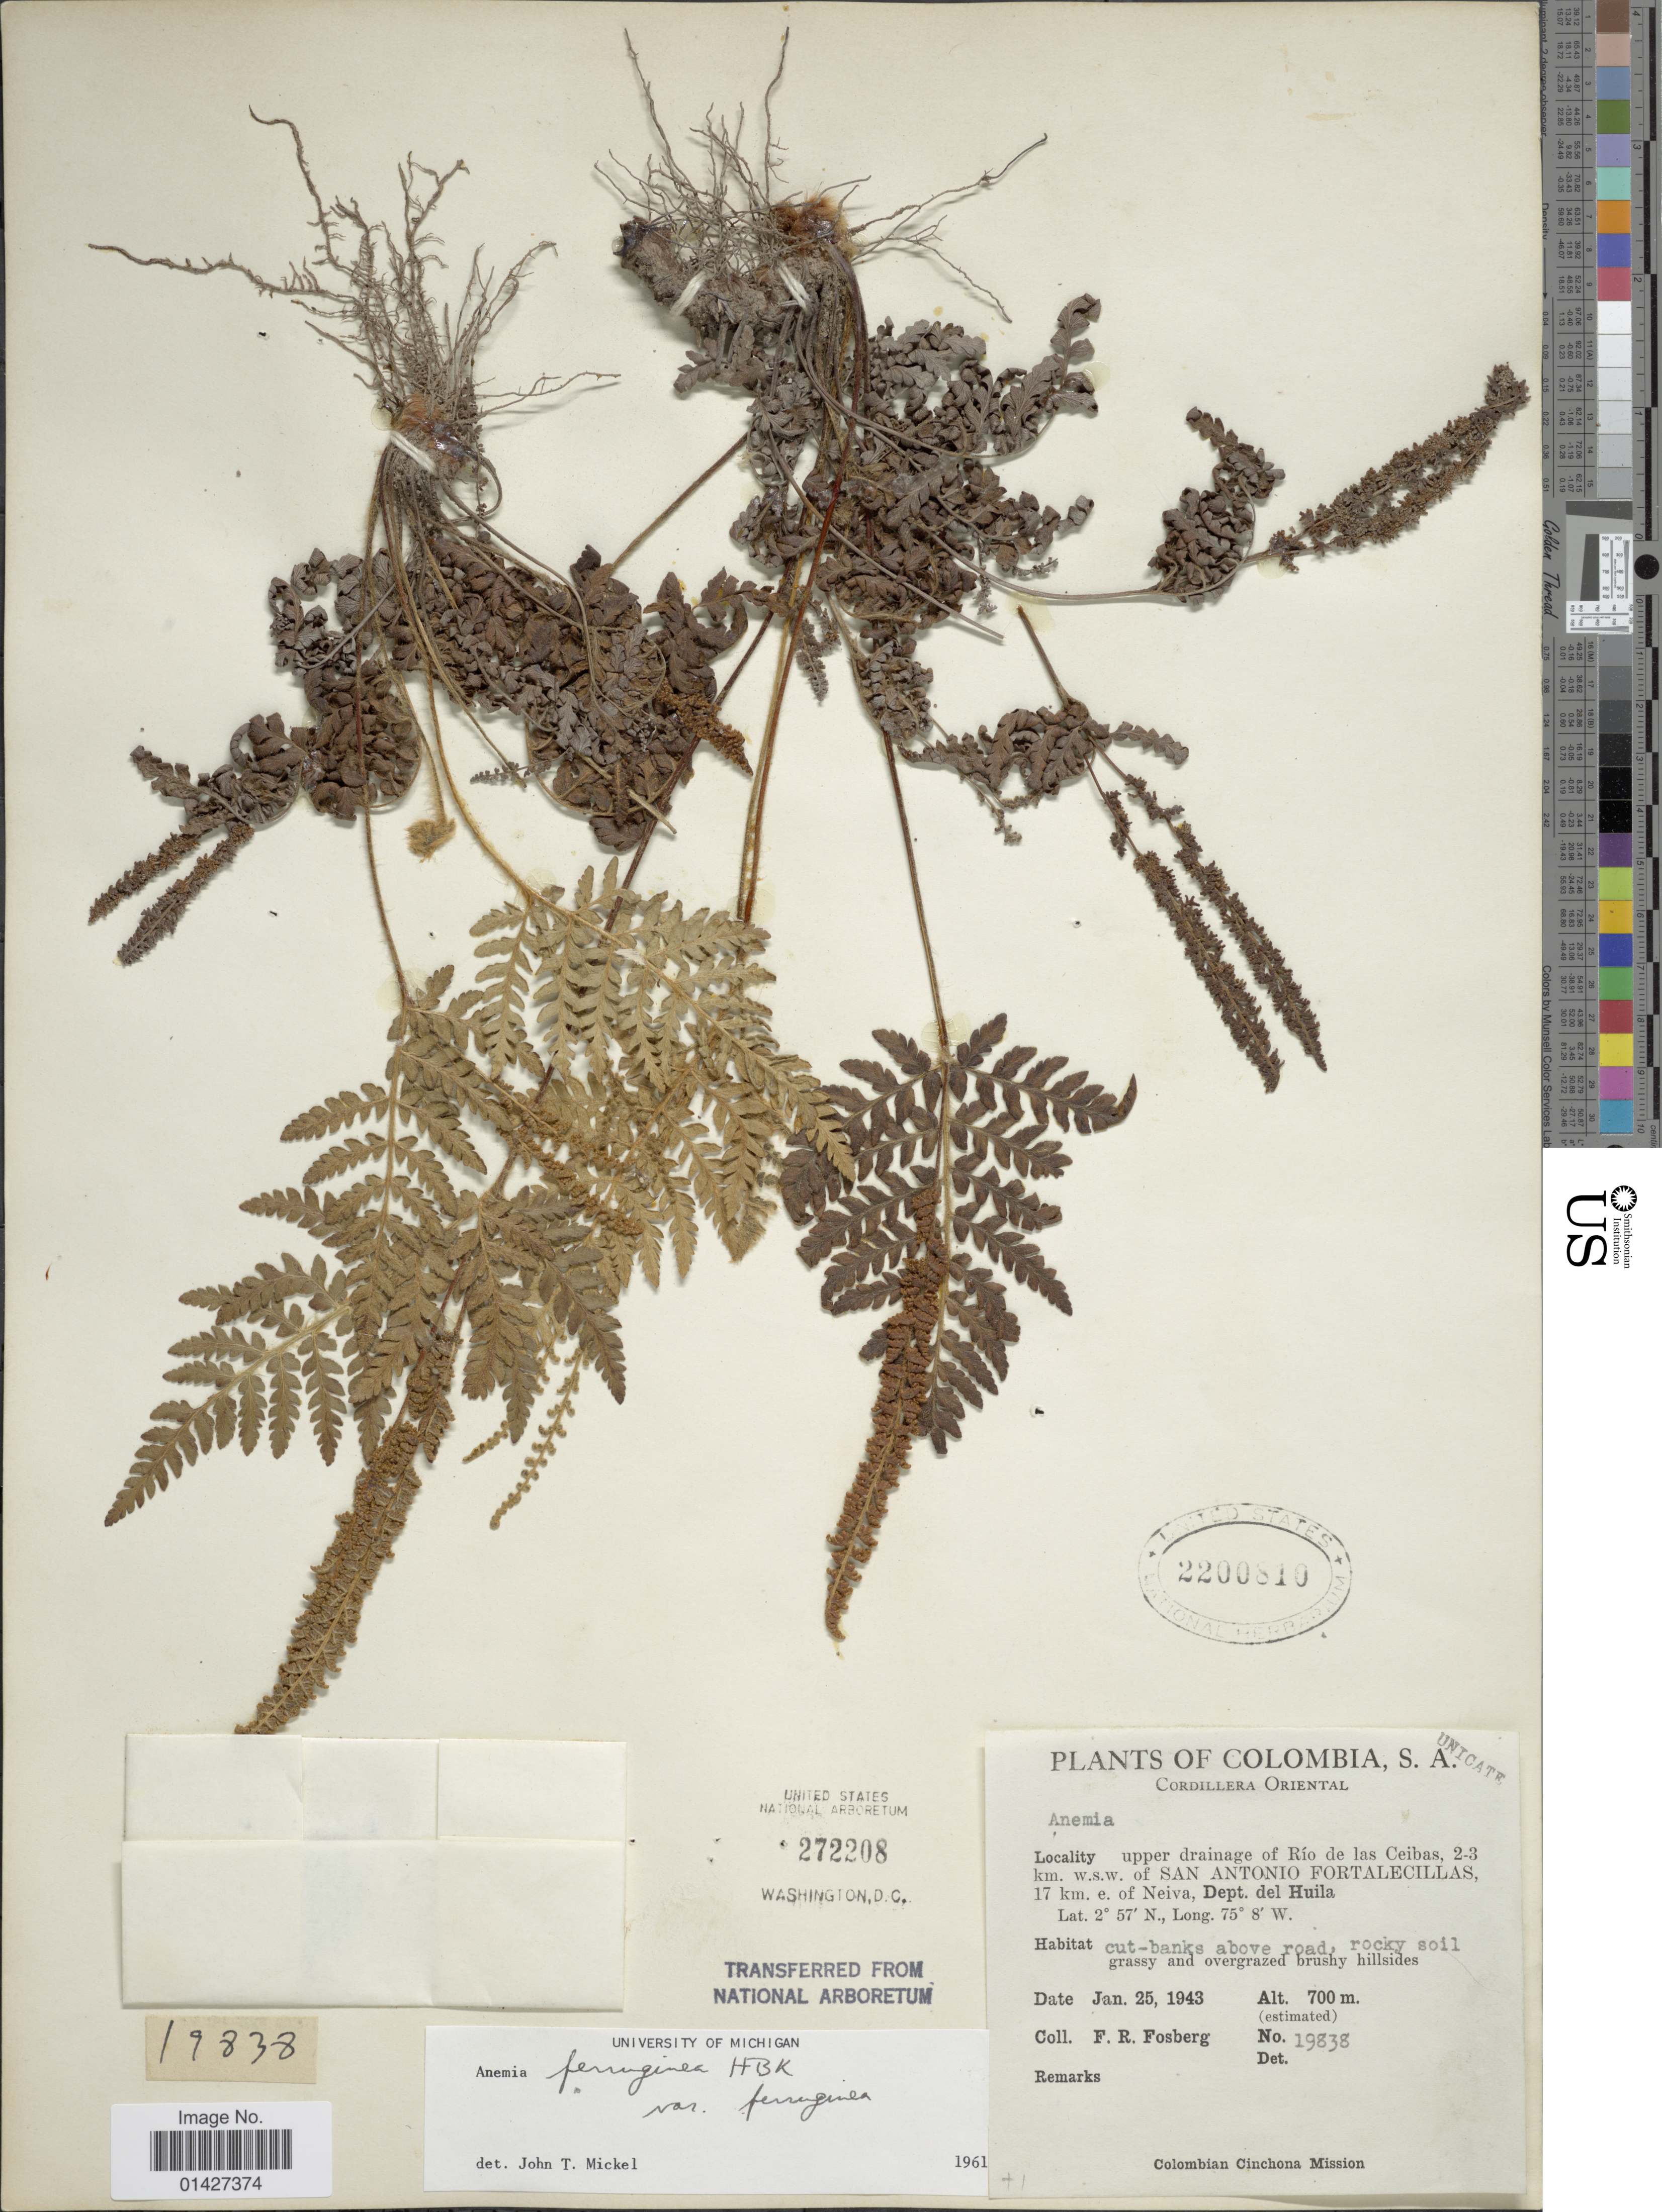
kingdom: Plantae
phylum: Tracheophyta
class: Polypodiopsida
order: Schizaeales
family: Anemiaceae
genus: Anemia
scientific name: Anemia ferruginea var. ferruginea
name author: Kunth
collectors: F. R. Fosberg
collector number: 19838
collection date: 1943-01-25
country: Colombia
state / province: Huila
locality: Cordillera Oriental. Upper drainange of Río de las Ceibas, 2-3 km. w.s.w. of San Antonio Fortalecillas, 17 km. e. of Neiva, Dept. del Huila.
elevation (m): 700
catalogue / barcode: US 2200810